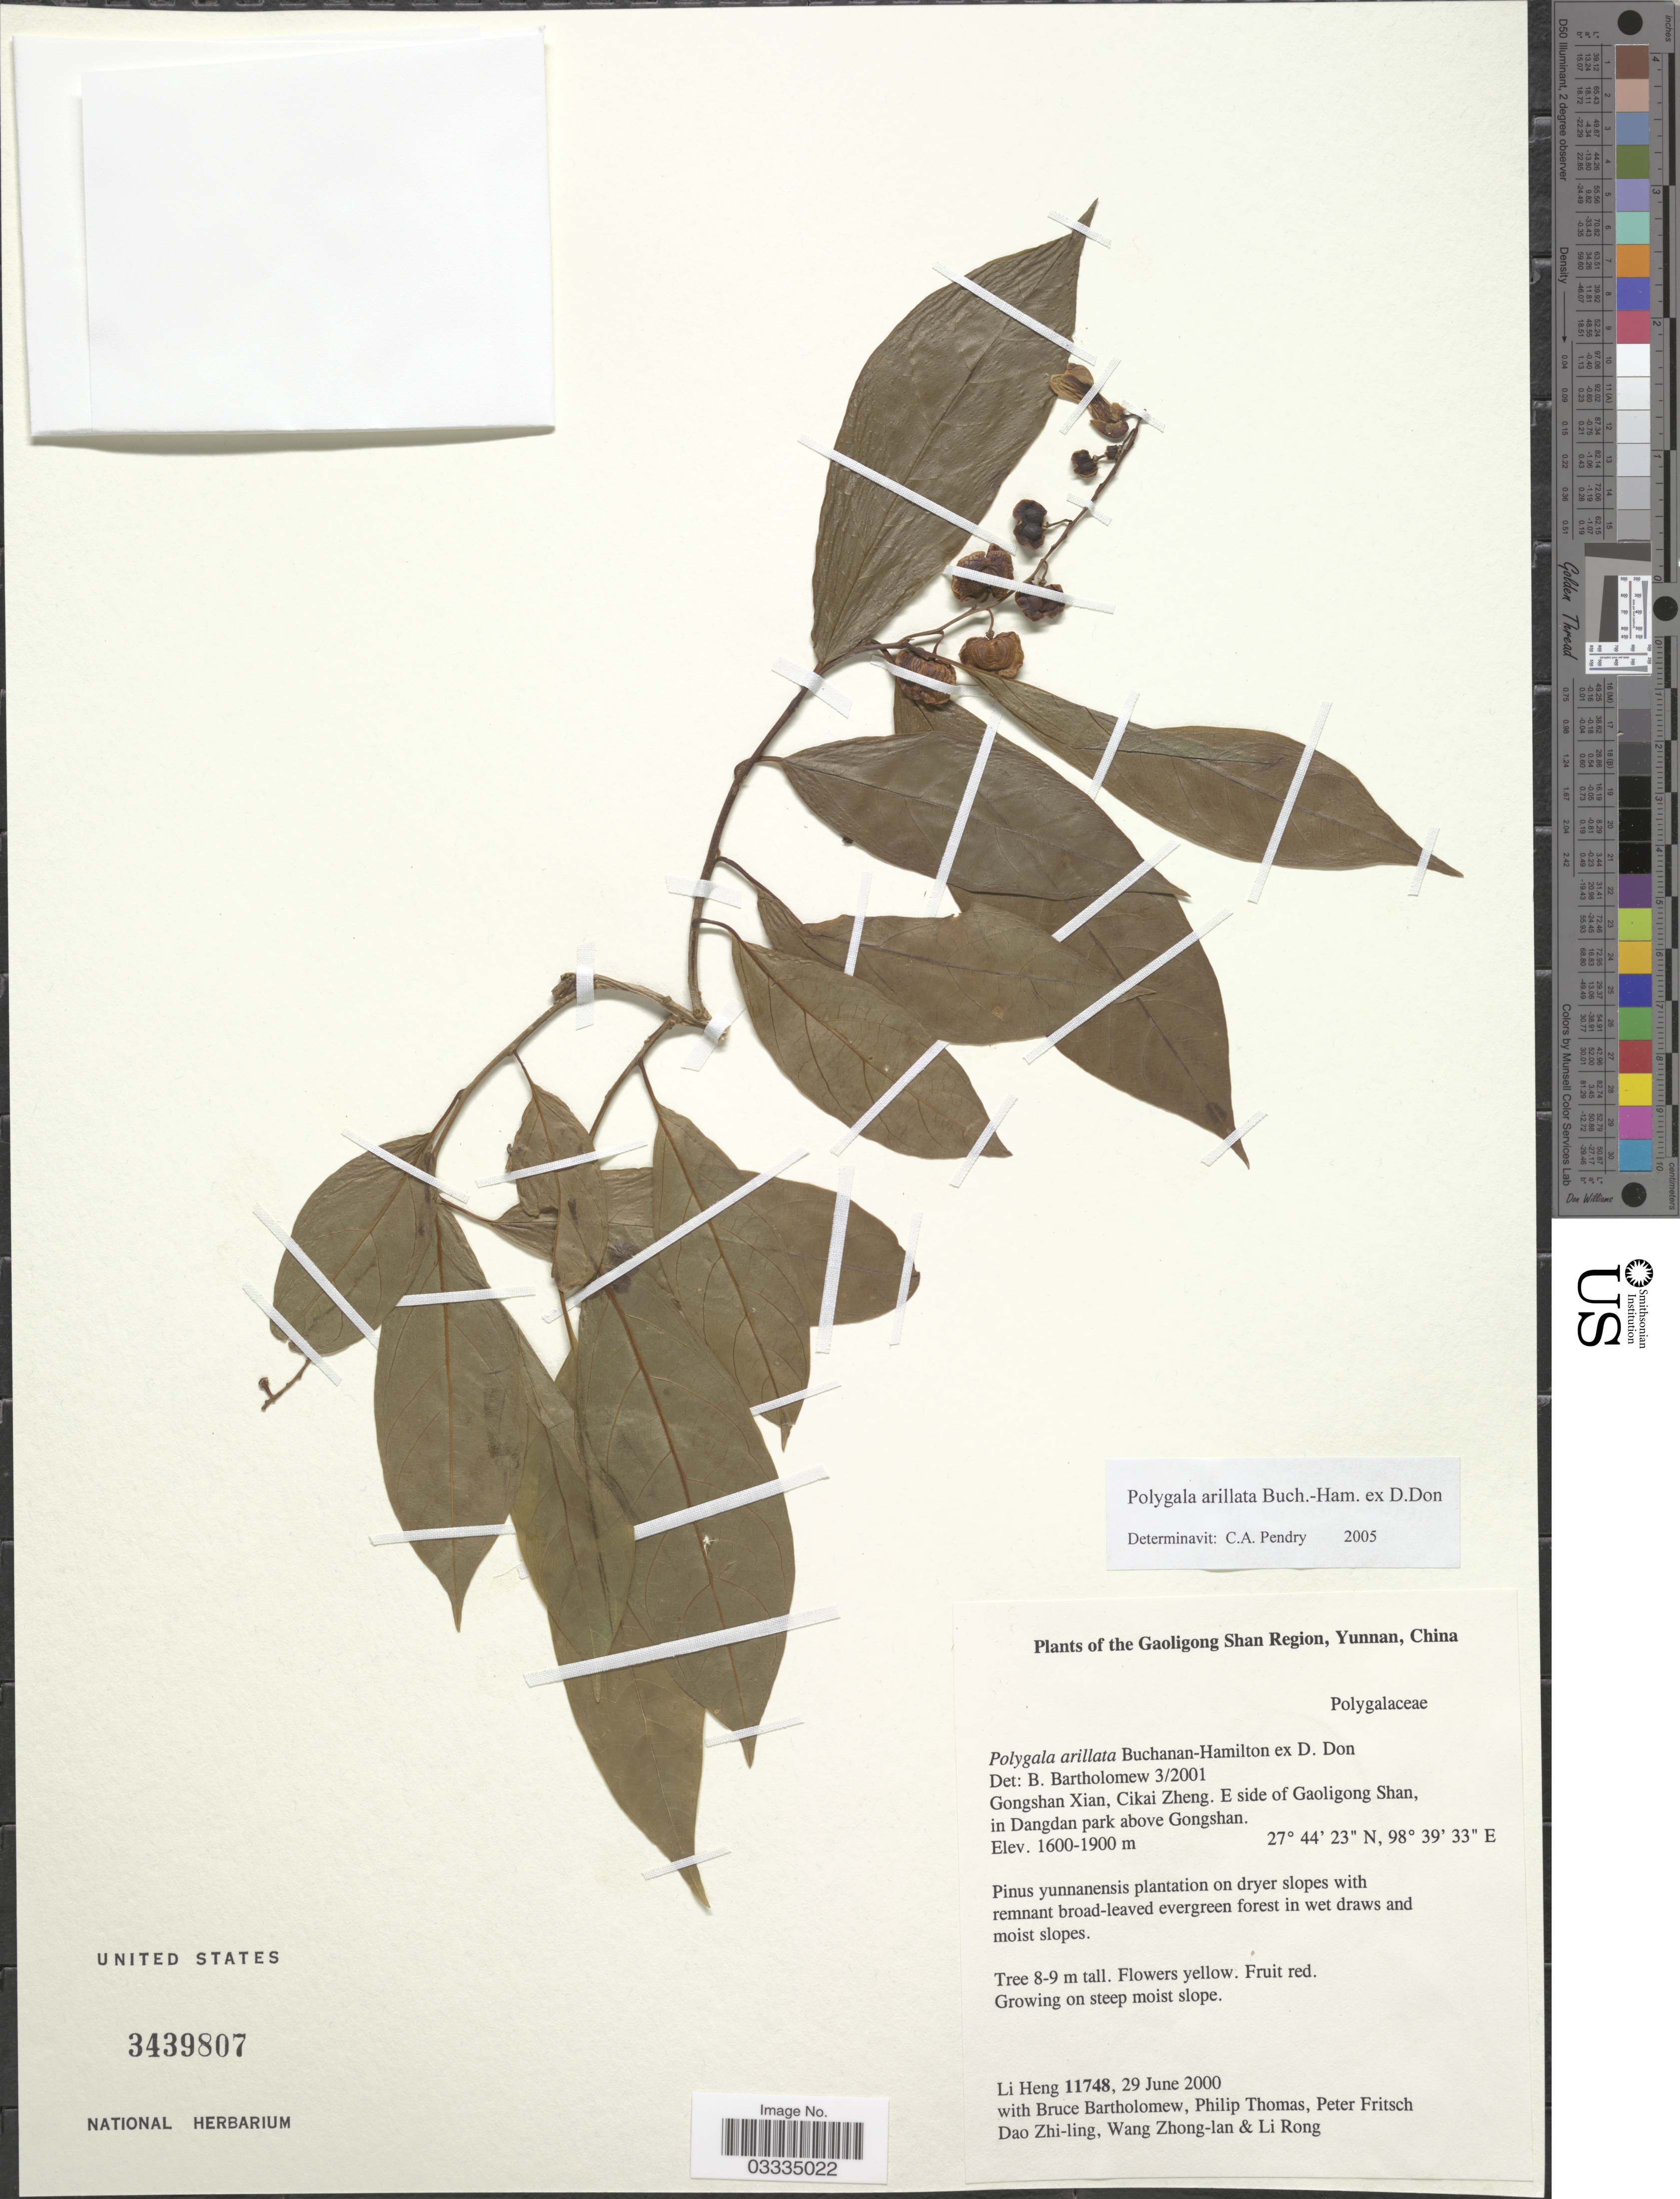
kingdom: Plantae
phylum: Tracheophyta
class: Magnoliopsida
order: Fabales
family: Polygalaceae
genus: Polygala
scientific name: Polygala arillata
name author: Buch.-Ham. ex D. Don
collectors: L. Heng, B. M. Bartholomew, P. Thomas, P. W. Fritsch & et al.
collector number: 11748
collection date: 2000-06-29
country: China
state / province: Yunnan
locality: Gaoling Shan Region. Gongshan Xian, Cikai Zheng. E side of Gaoligong Shan, in Dangdan park above Gongshan.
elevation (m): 1600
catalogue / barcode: US 3439807